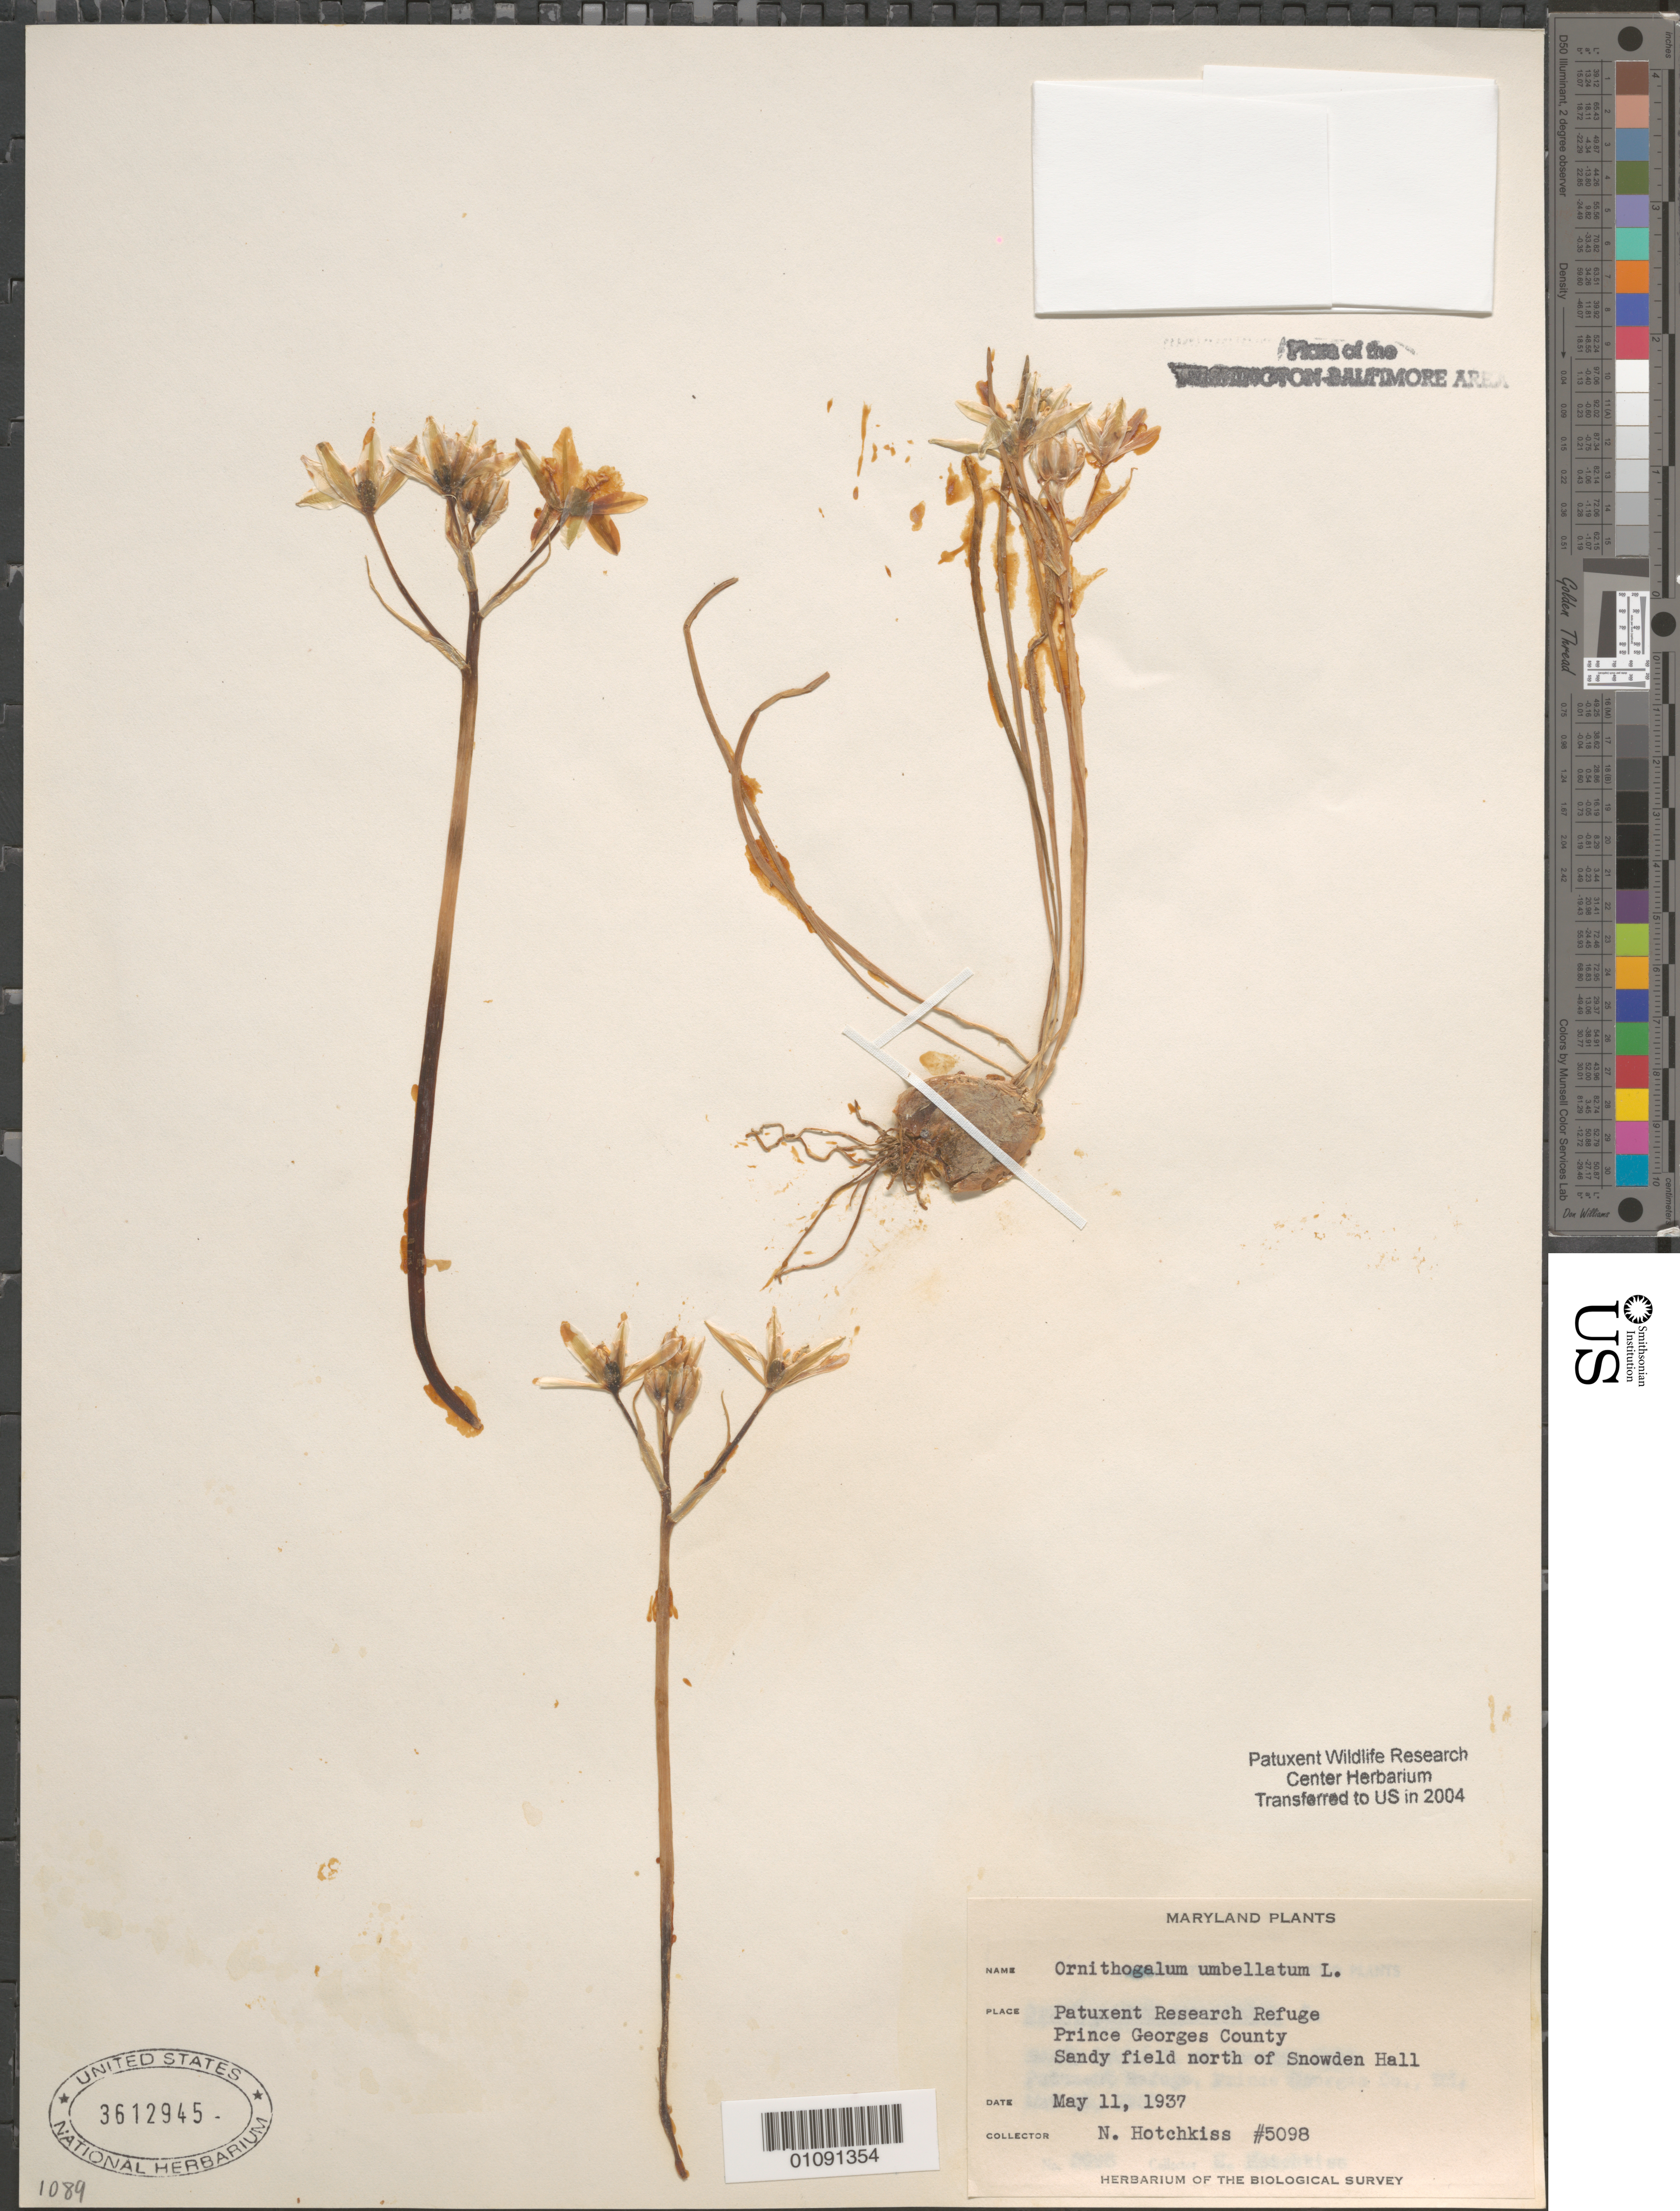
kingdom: Plantae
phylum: Tracheophyta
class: Liliopsida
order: Asparagales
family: Asparagaceae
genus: Ornithogalum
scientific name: Ornithogalum umbellatum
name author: L.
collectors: N. Hotchkiss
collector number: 5098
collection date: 1937-05-11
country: United States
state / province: Maryland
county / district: Prince George's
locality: Patuxent Wildlife Refuge, N. of Snowden Hall.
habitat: Sandy field.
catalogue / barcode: US 3612945